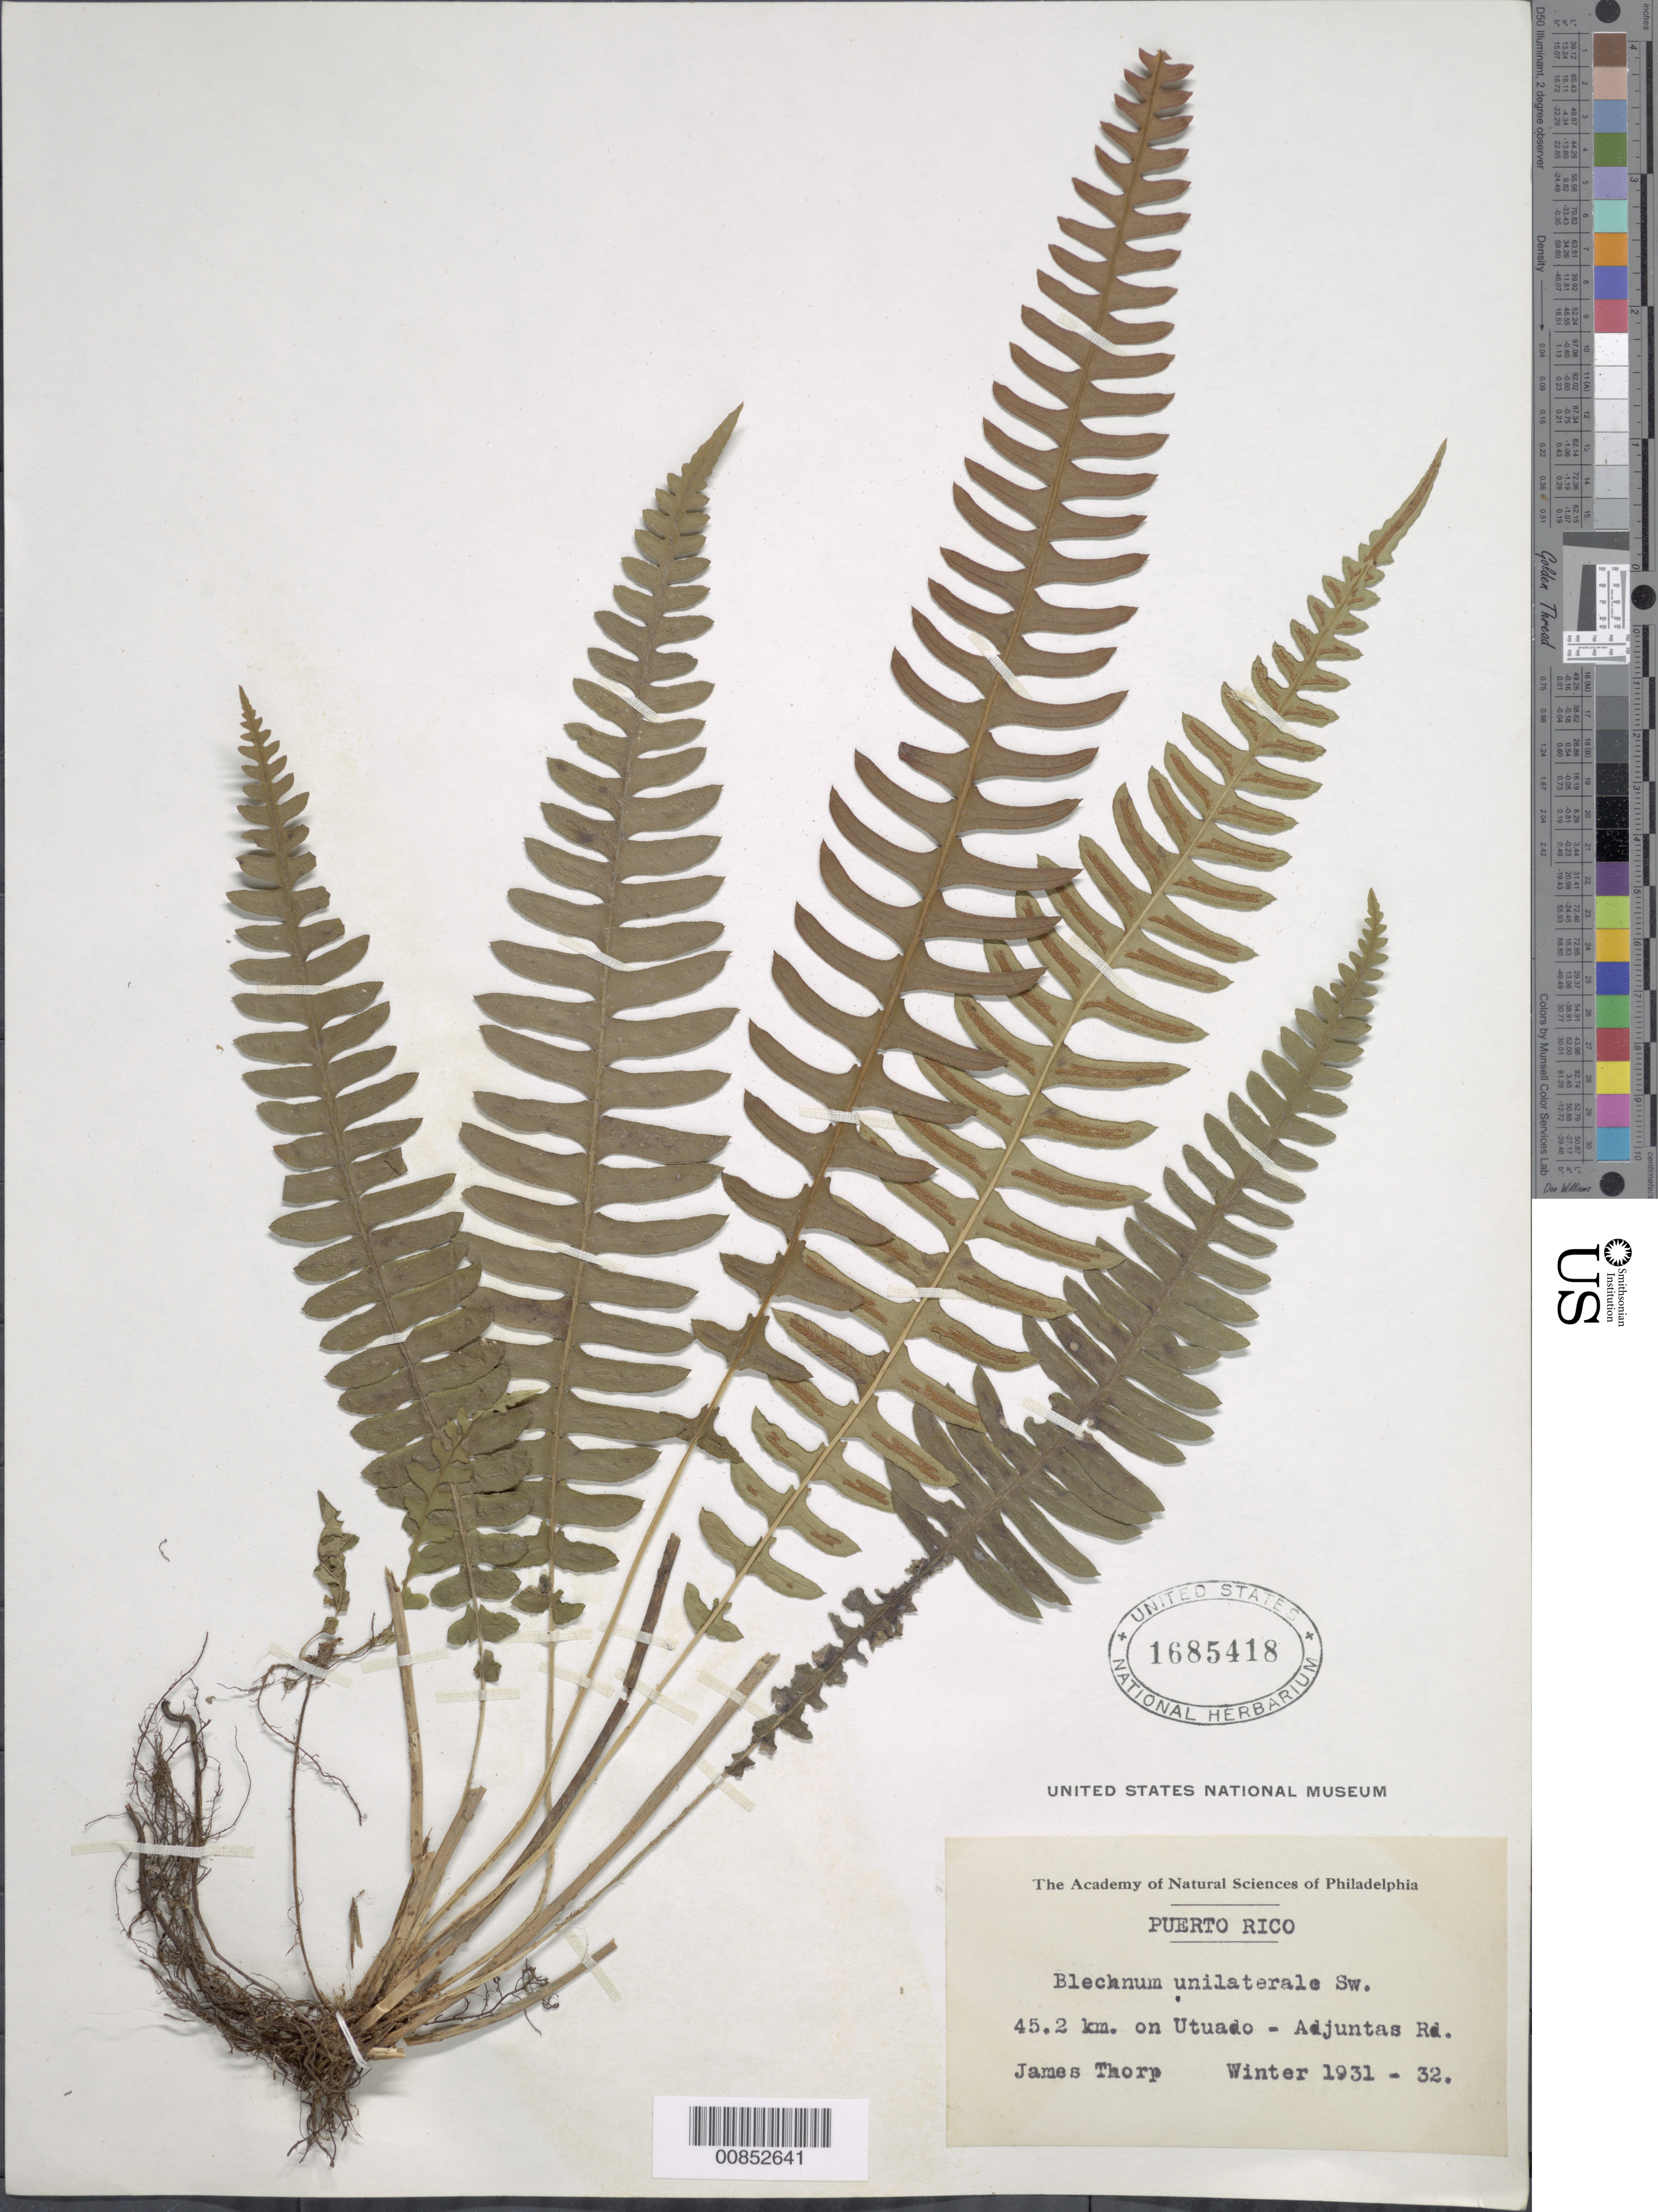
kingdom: Plantae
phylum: Tracheophyta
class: Polypodiopsida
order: Polypodiales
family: Blechnaceae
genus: Blechnum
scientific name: Blechnum unilaterale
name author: Sw.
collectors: J. Thorp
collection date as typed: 1931 to -- --- 1932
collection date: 1931/1932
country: Puerto Rico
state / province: Utuado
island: Puerto Rico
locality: Utuado-Adjuntas Road, km 45.2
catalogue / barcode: US 1685418